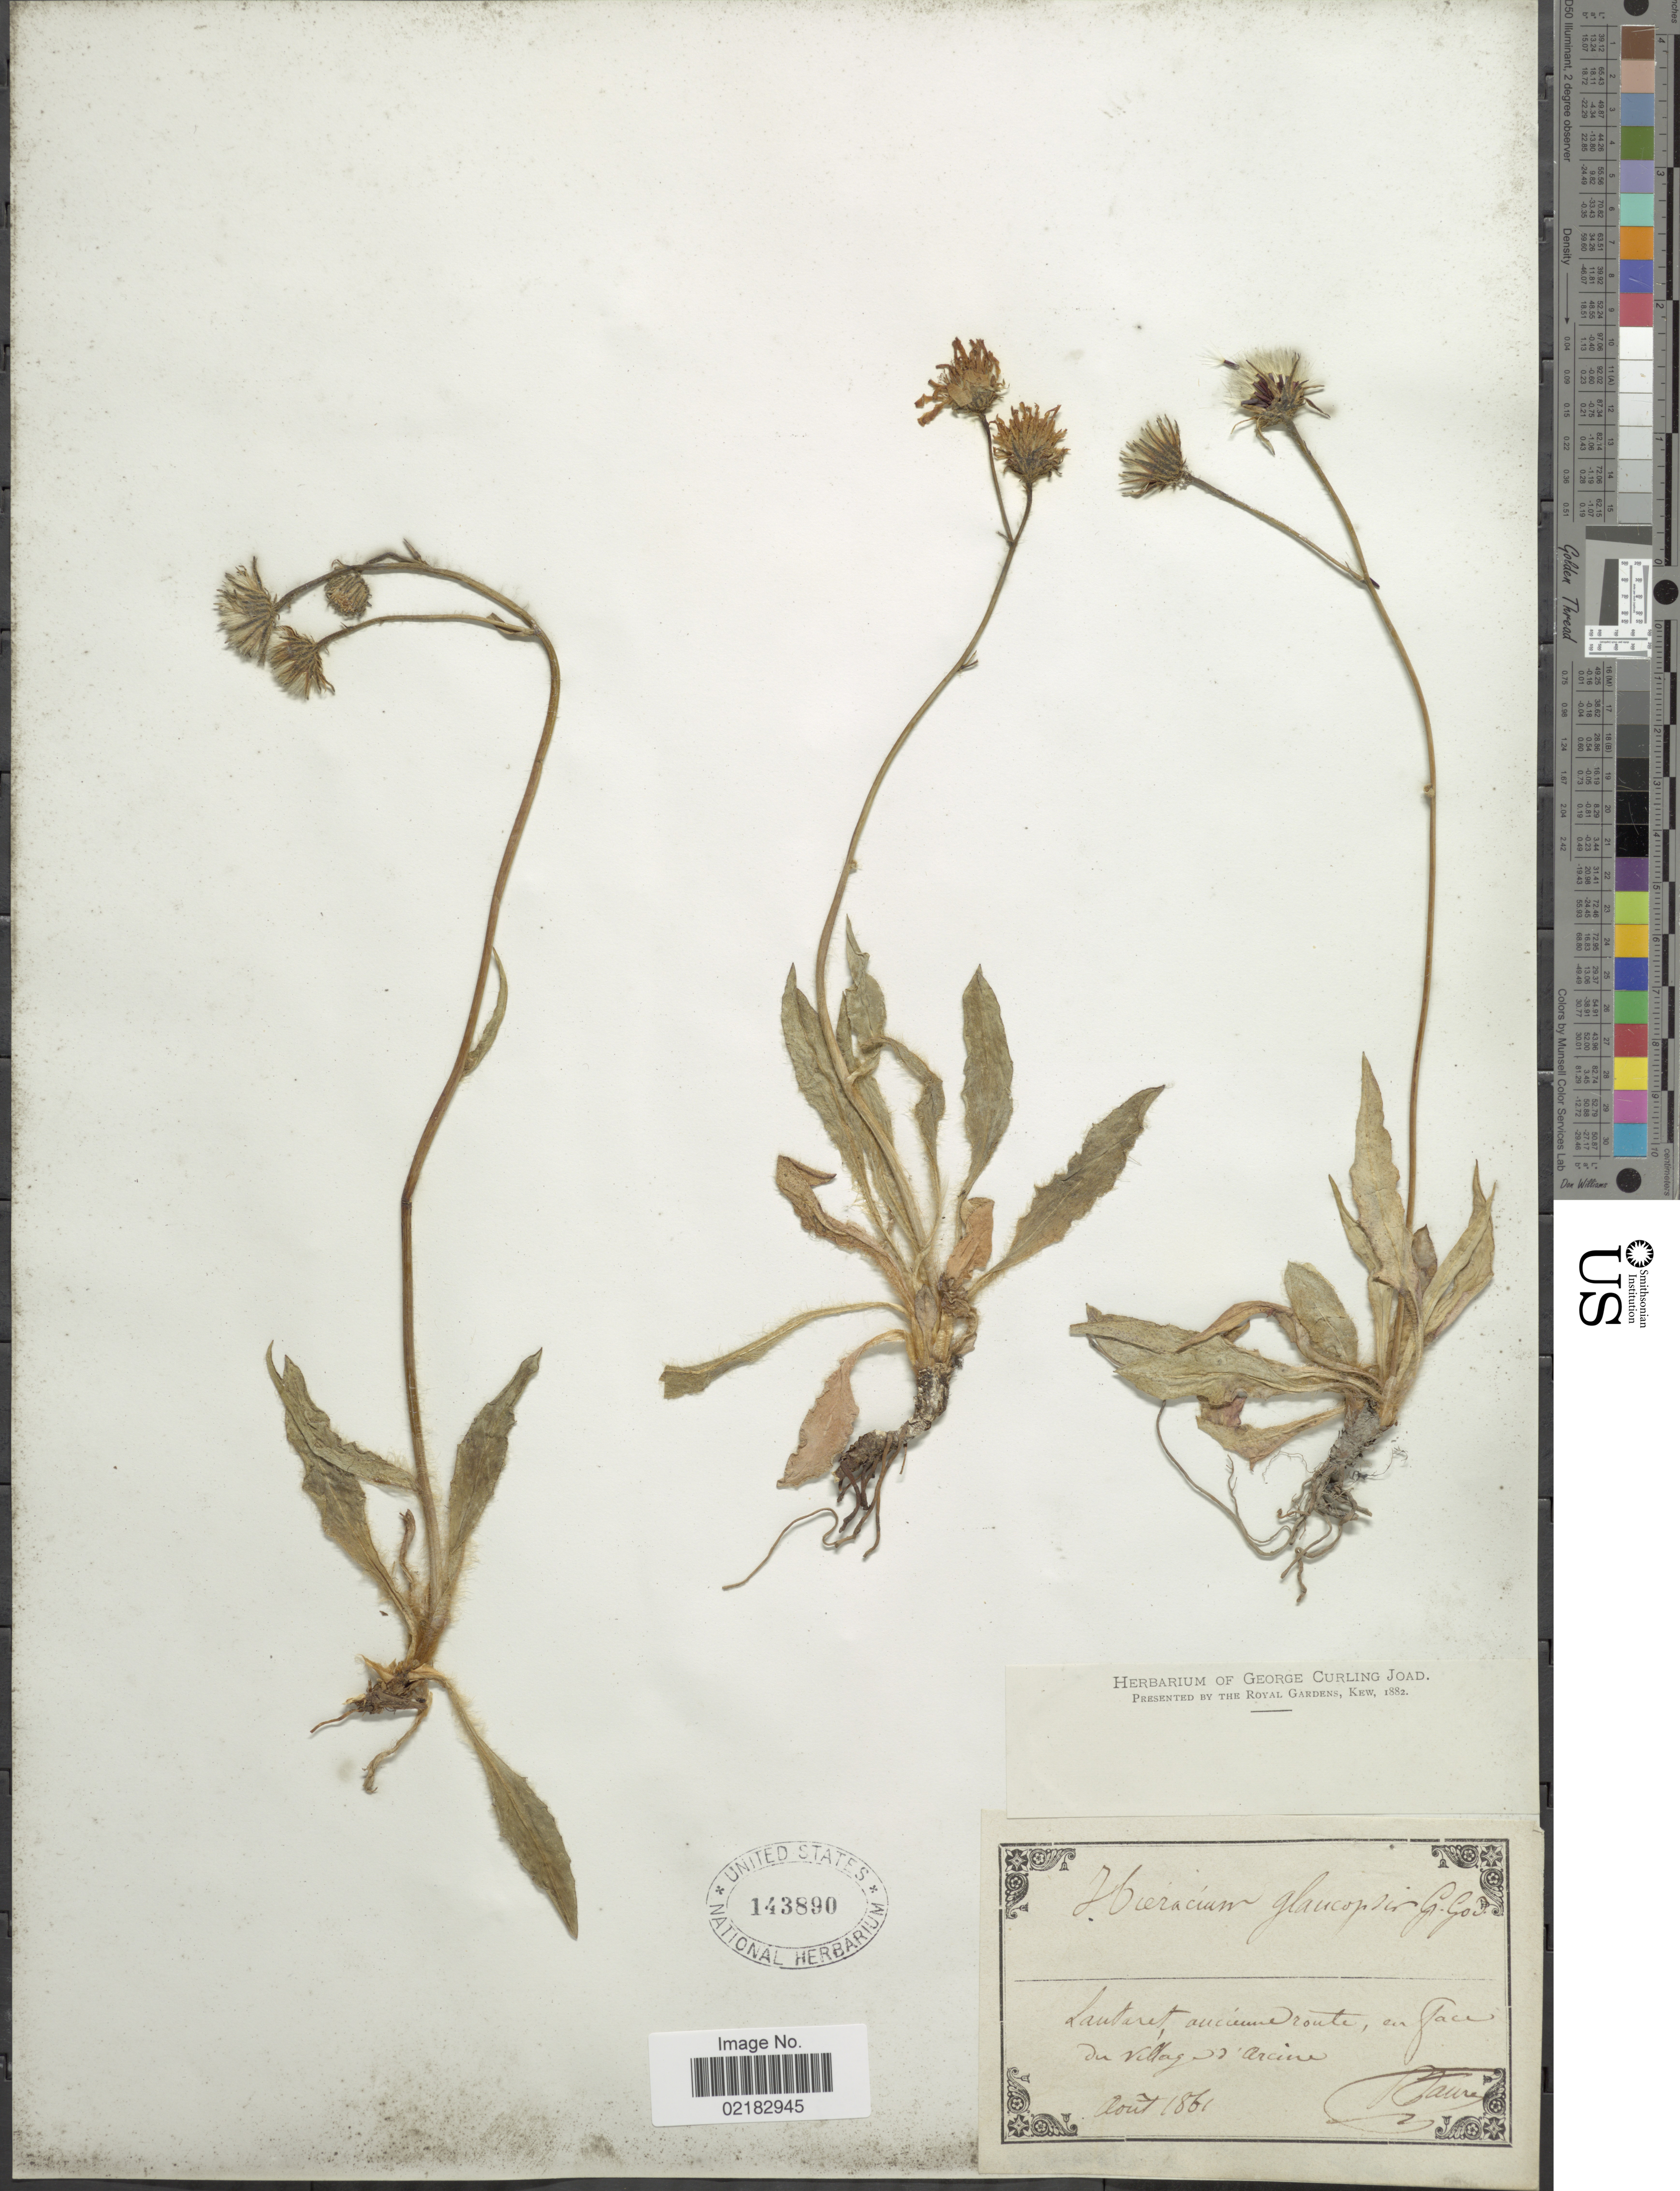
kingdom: Plantae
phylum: Tracheophyta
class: Magnoliopsida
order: Asterales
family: Asteraceae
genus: Hieracium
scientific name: Hieracium glaucopsis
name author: Gren. & Godr.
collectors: Baure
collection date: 1861-08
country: France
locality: Lautaret, aucience route en France, in village Arcine [interpreted]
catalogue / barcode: US 143890